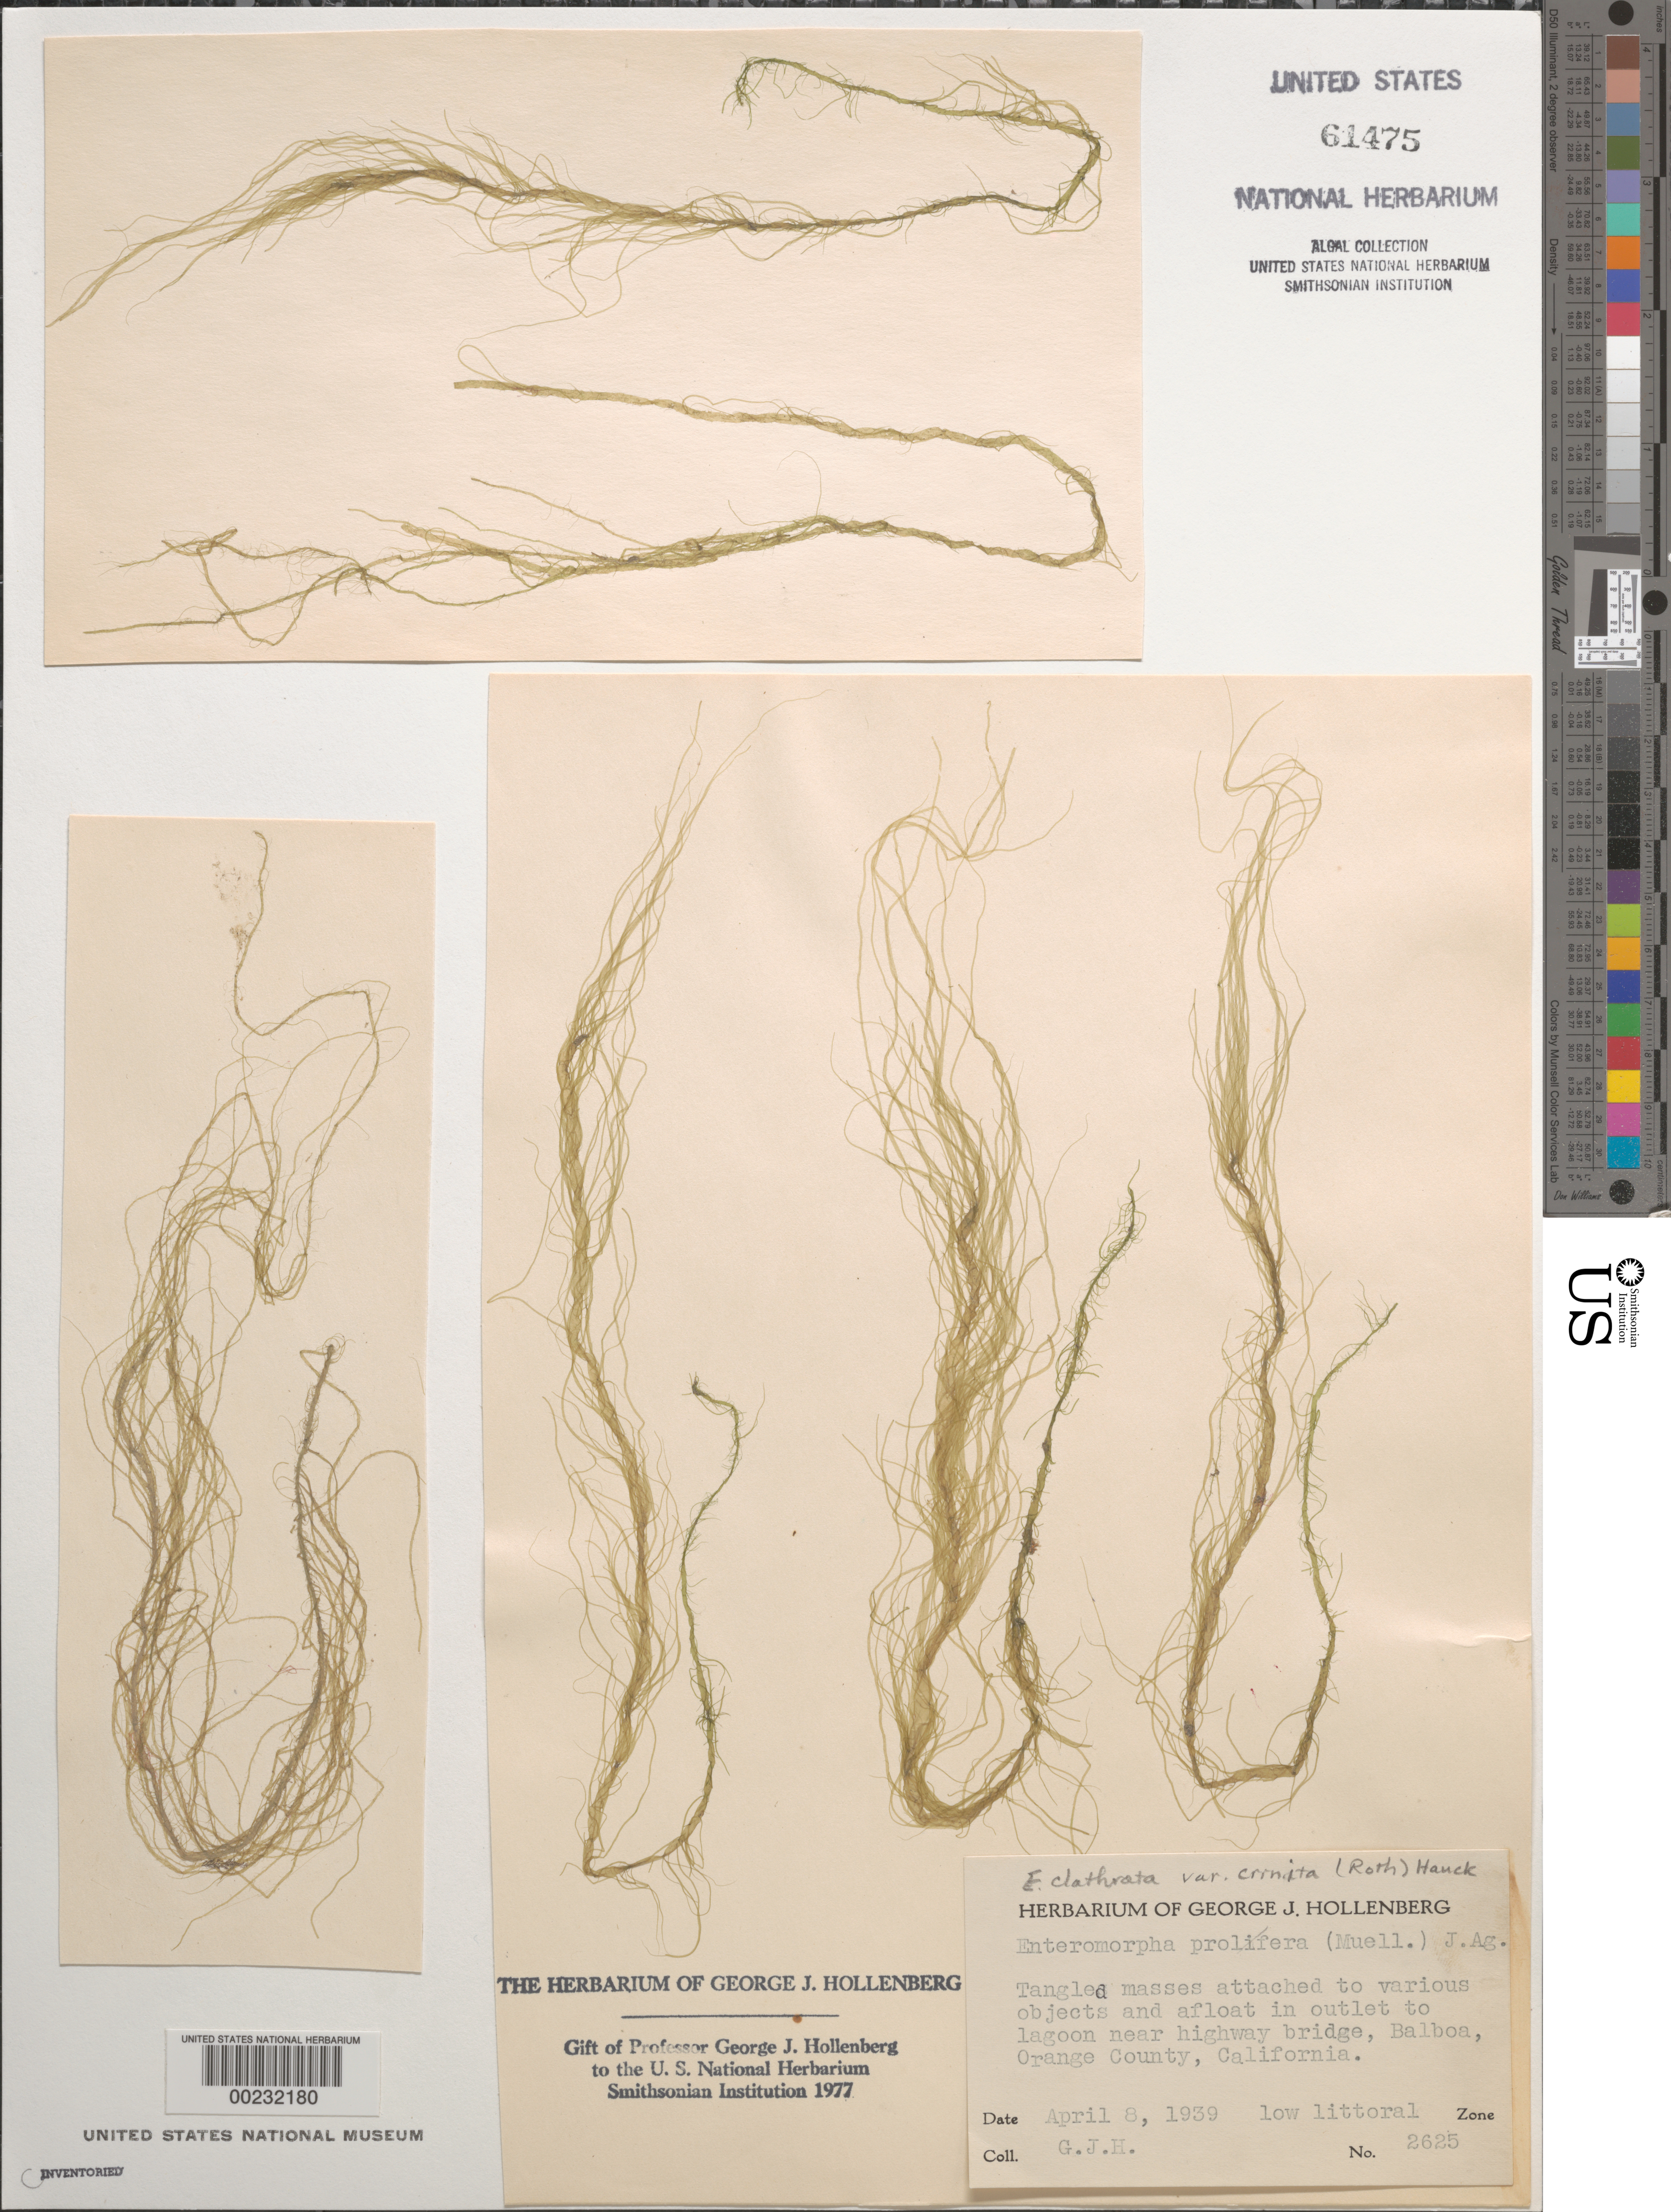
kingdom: Plantae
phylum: Chlorophyta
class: Ulvophyceae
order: Cladophorales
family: Cladophoraceae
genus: Cladophora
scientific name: Cladophora vagabunda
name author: (L.) C. Hoek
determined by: Algae name updating Project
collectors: G. Hollenberg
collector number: GJH 2625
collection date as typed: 08 Apr 1939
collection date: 1939-04-08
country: United States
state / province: California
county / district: Orange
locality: Balboa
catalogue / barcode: US 61475